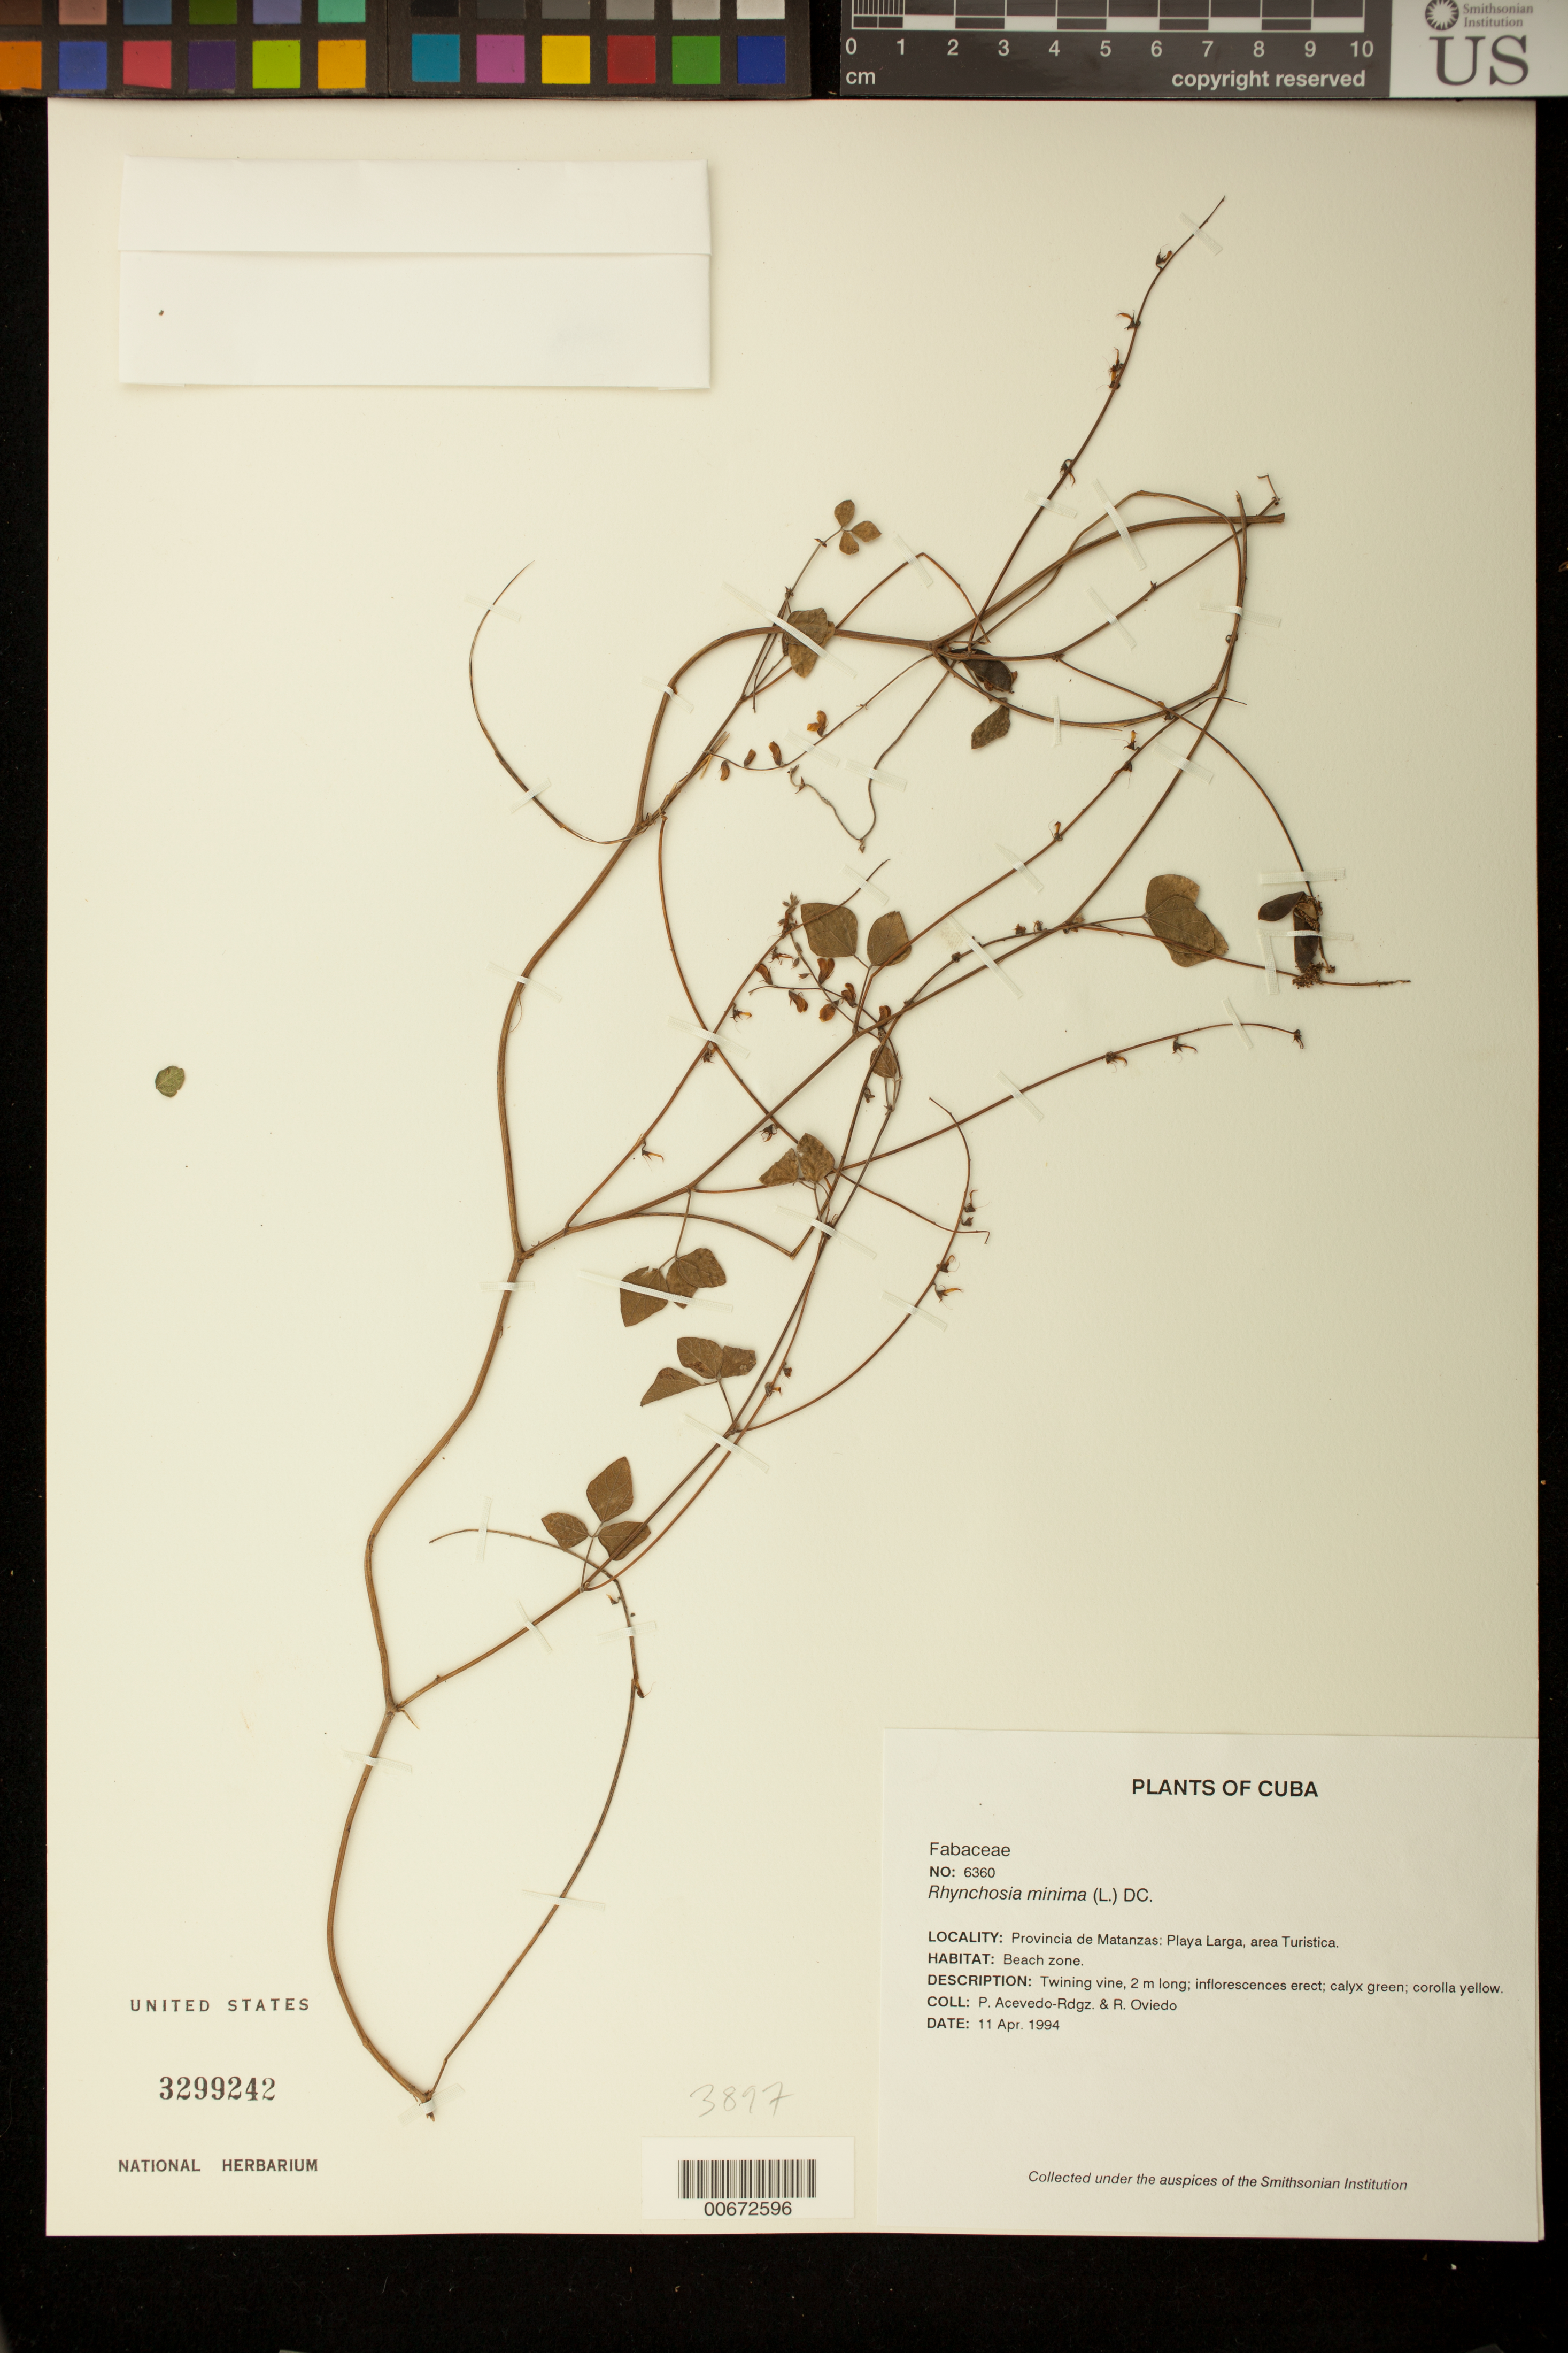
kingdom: Plantae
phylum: Tracheophyta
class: Magnoliopsida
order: Fabales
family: Fabaceae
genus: Rhynchosia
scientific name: Rhynchosia minima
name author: (L.) DC.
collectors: P. Acevedo-Rodr. & R. Oviedo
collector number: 6360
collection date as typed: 11 Apr 1994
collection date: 1994-04-11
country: Cuba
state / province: Matanzas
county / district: Municipio de Ciénaga de Zapata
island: Cuba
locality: Provincia de Matanzas: Playa Larga, area Turistica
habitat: Beach zone.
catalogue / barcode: US 3299242